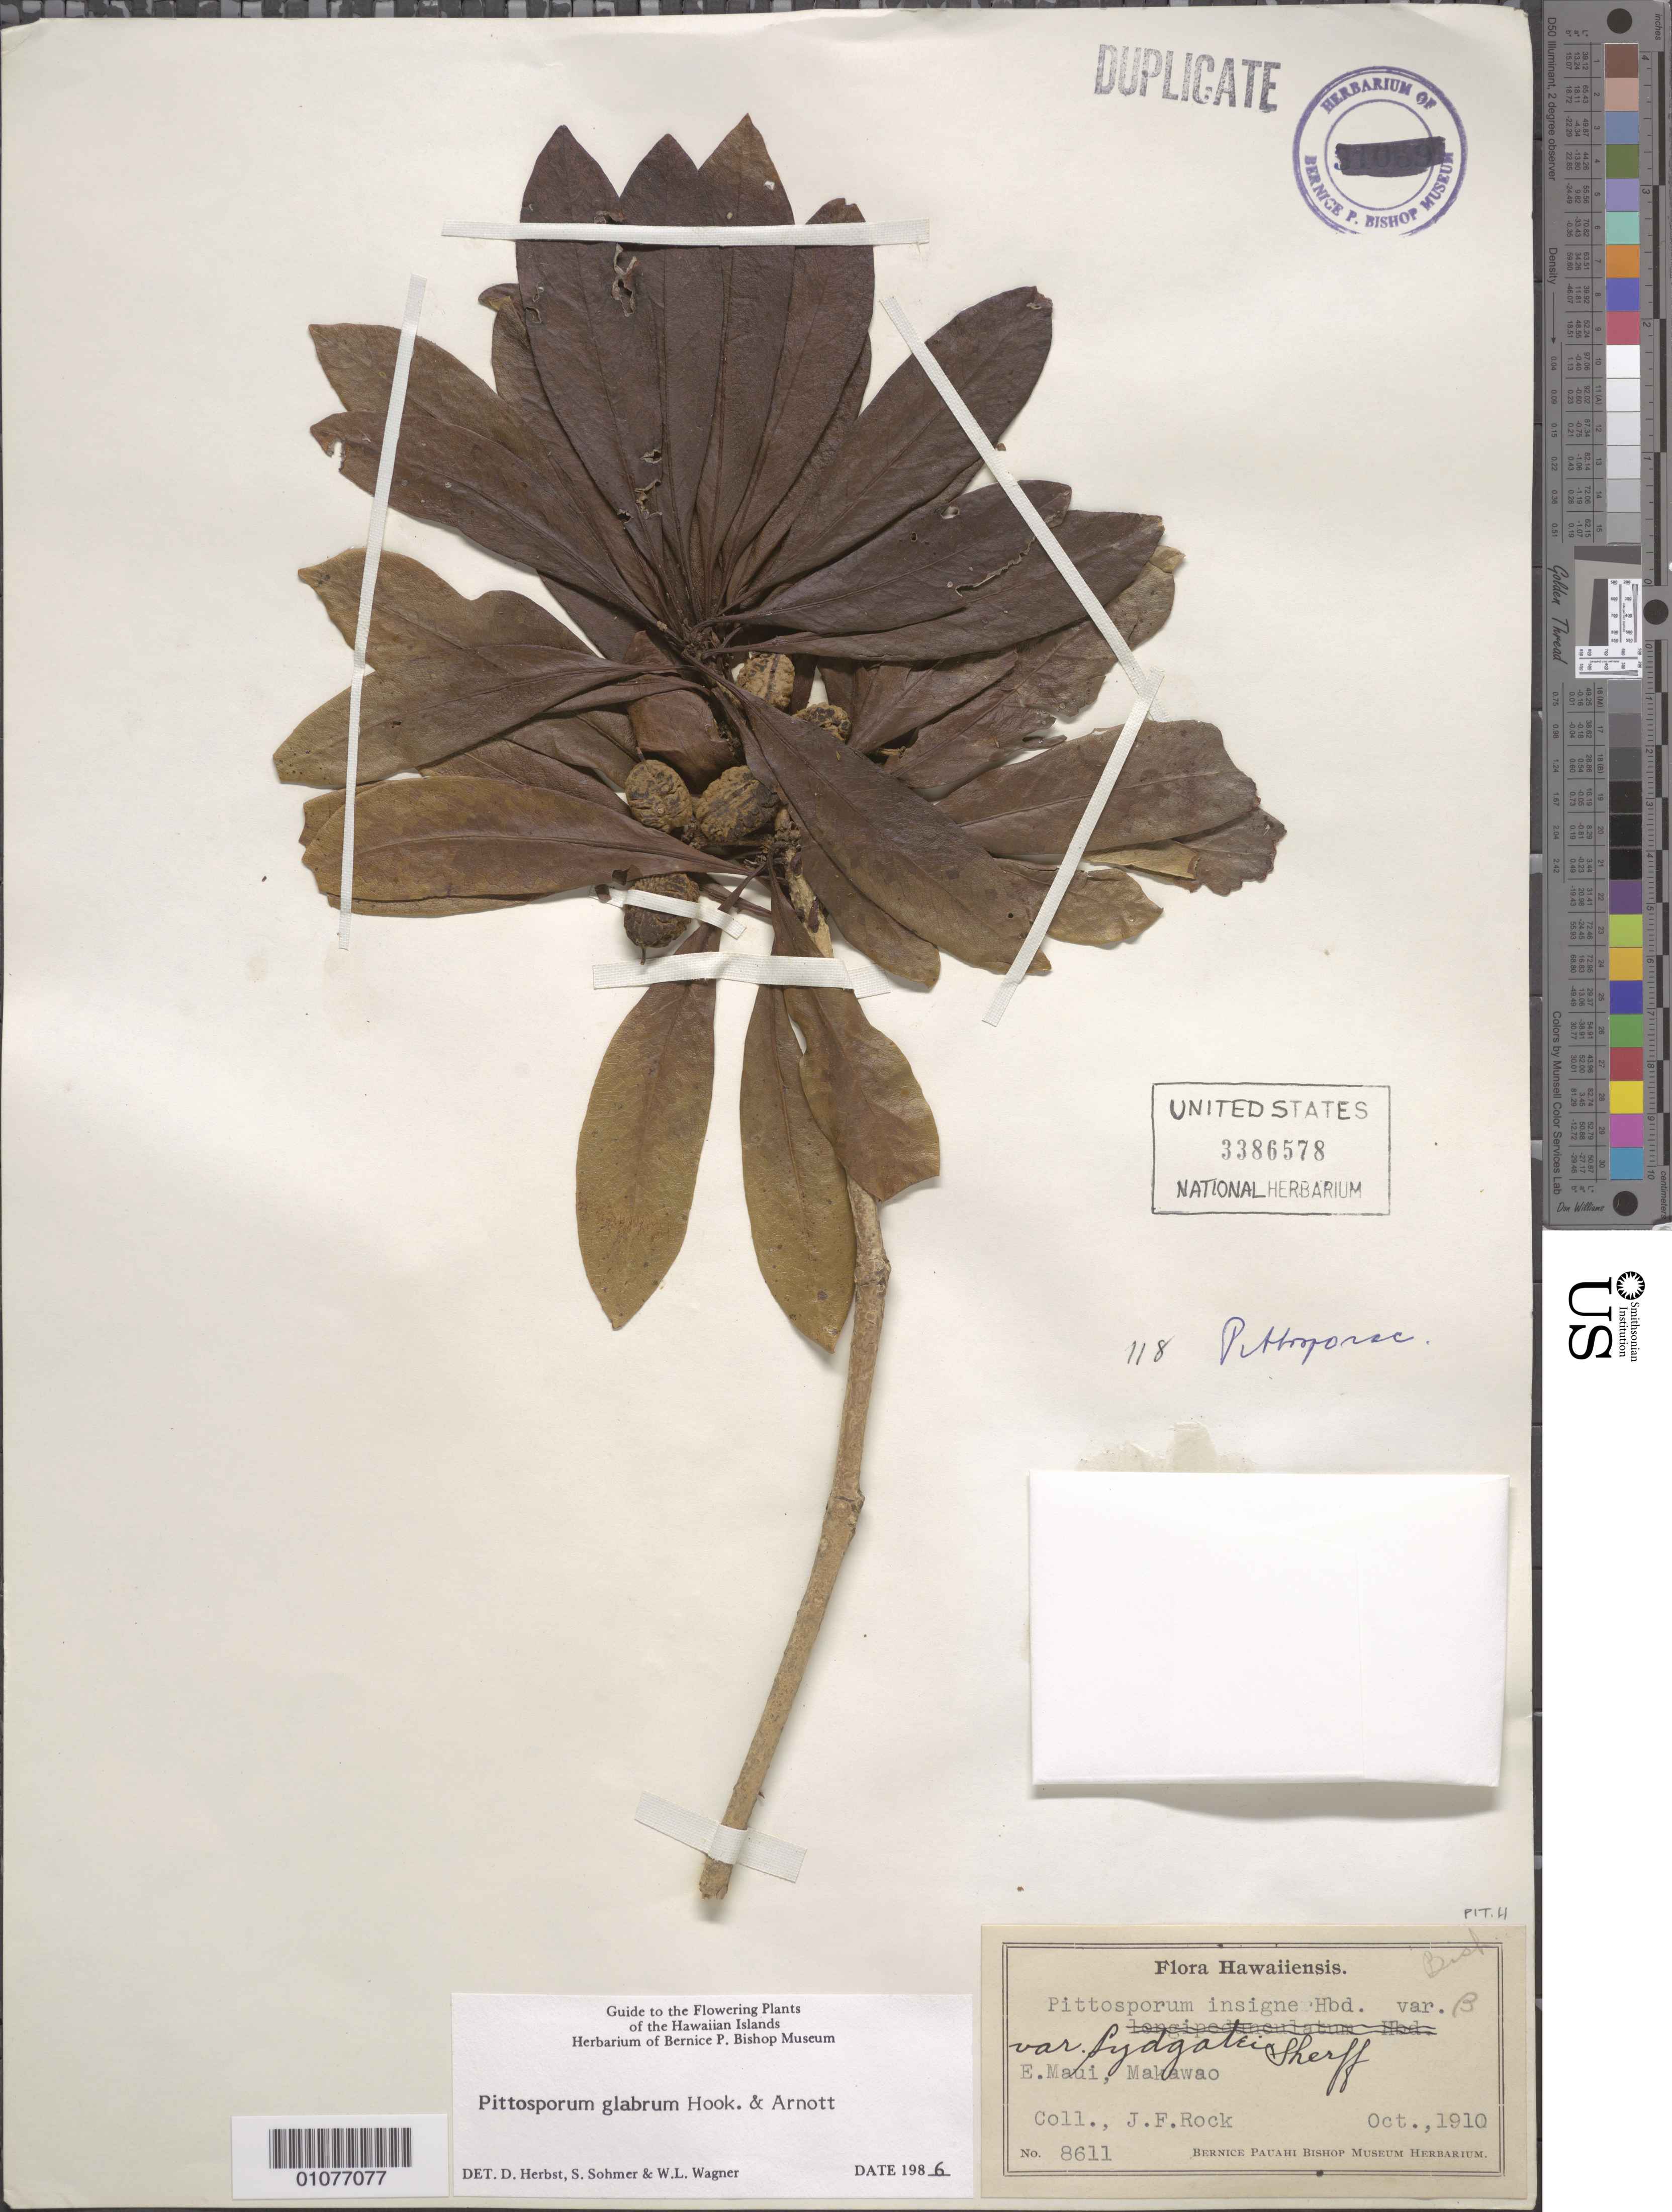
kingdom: Plantae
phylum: Tracheophyta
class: Magnoliopsida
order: Apiales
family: Pittosporaceae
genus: Pittosporum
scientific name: Pittosporum glabrum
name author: Hook. & Arn.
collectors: J. F. Rock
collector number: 8611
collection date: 1910-10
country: United States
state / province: Hawaii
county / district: Maui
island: Maui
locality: E. Maui, Makawao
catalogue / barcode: US 3386578